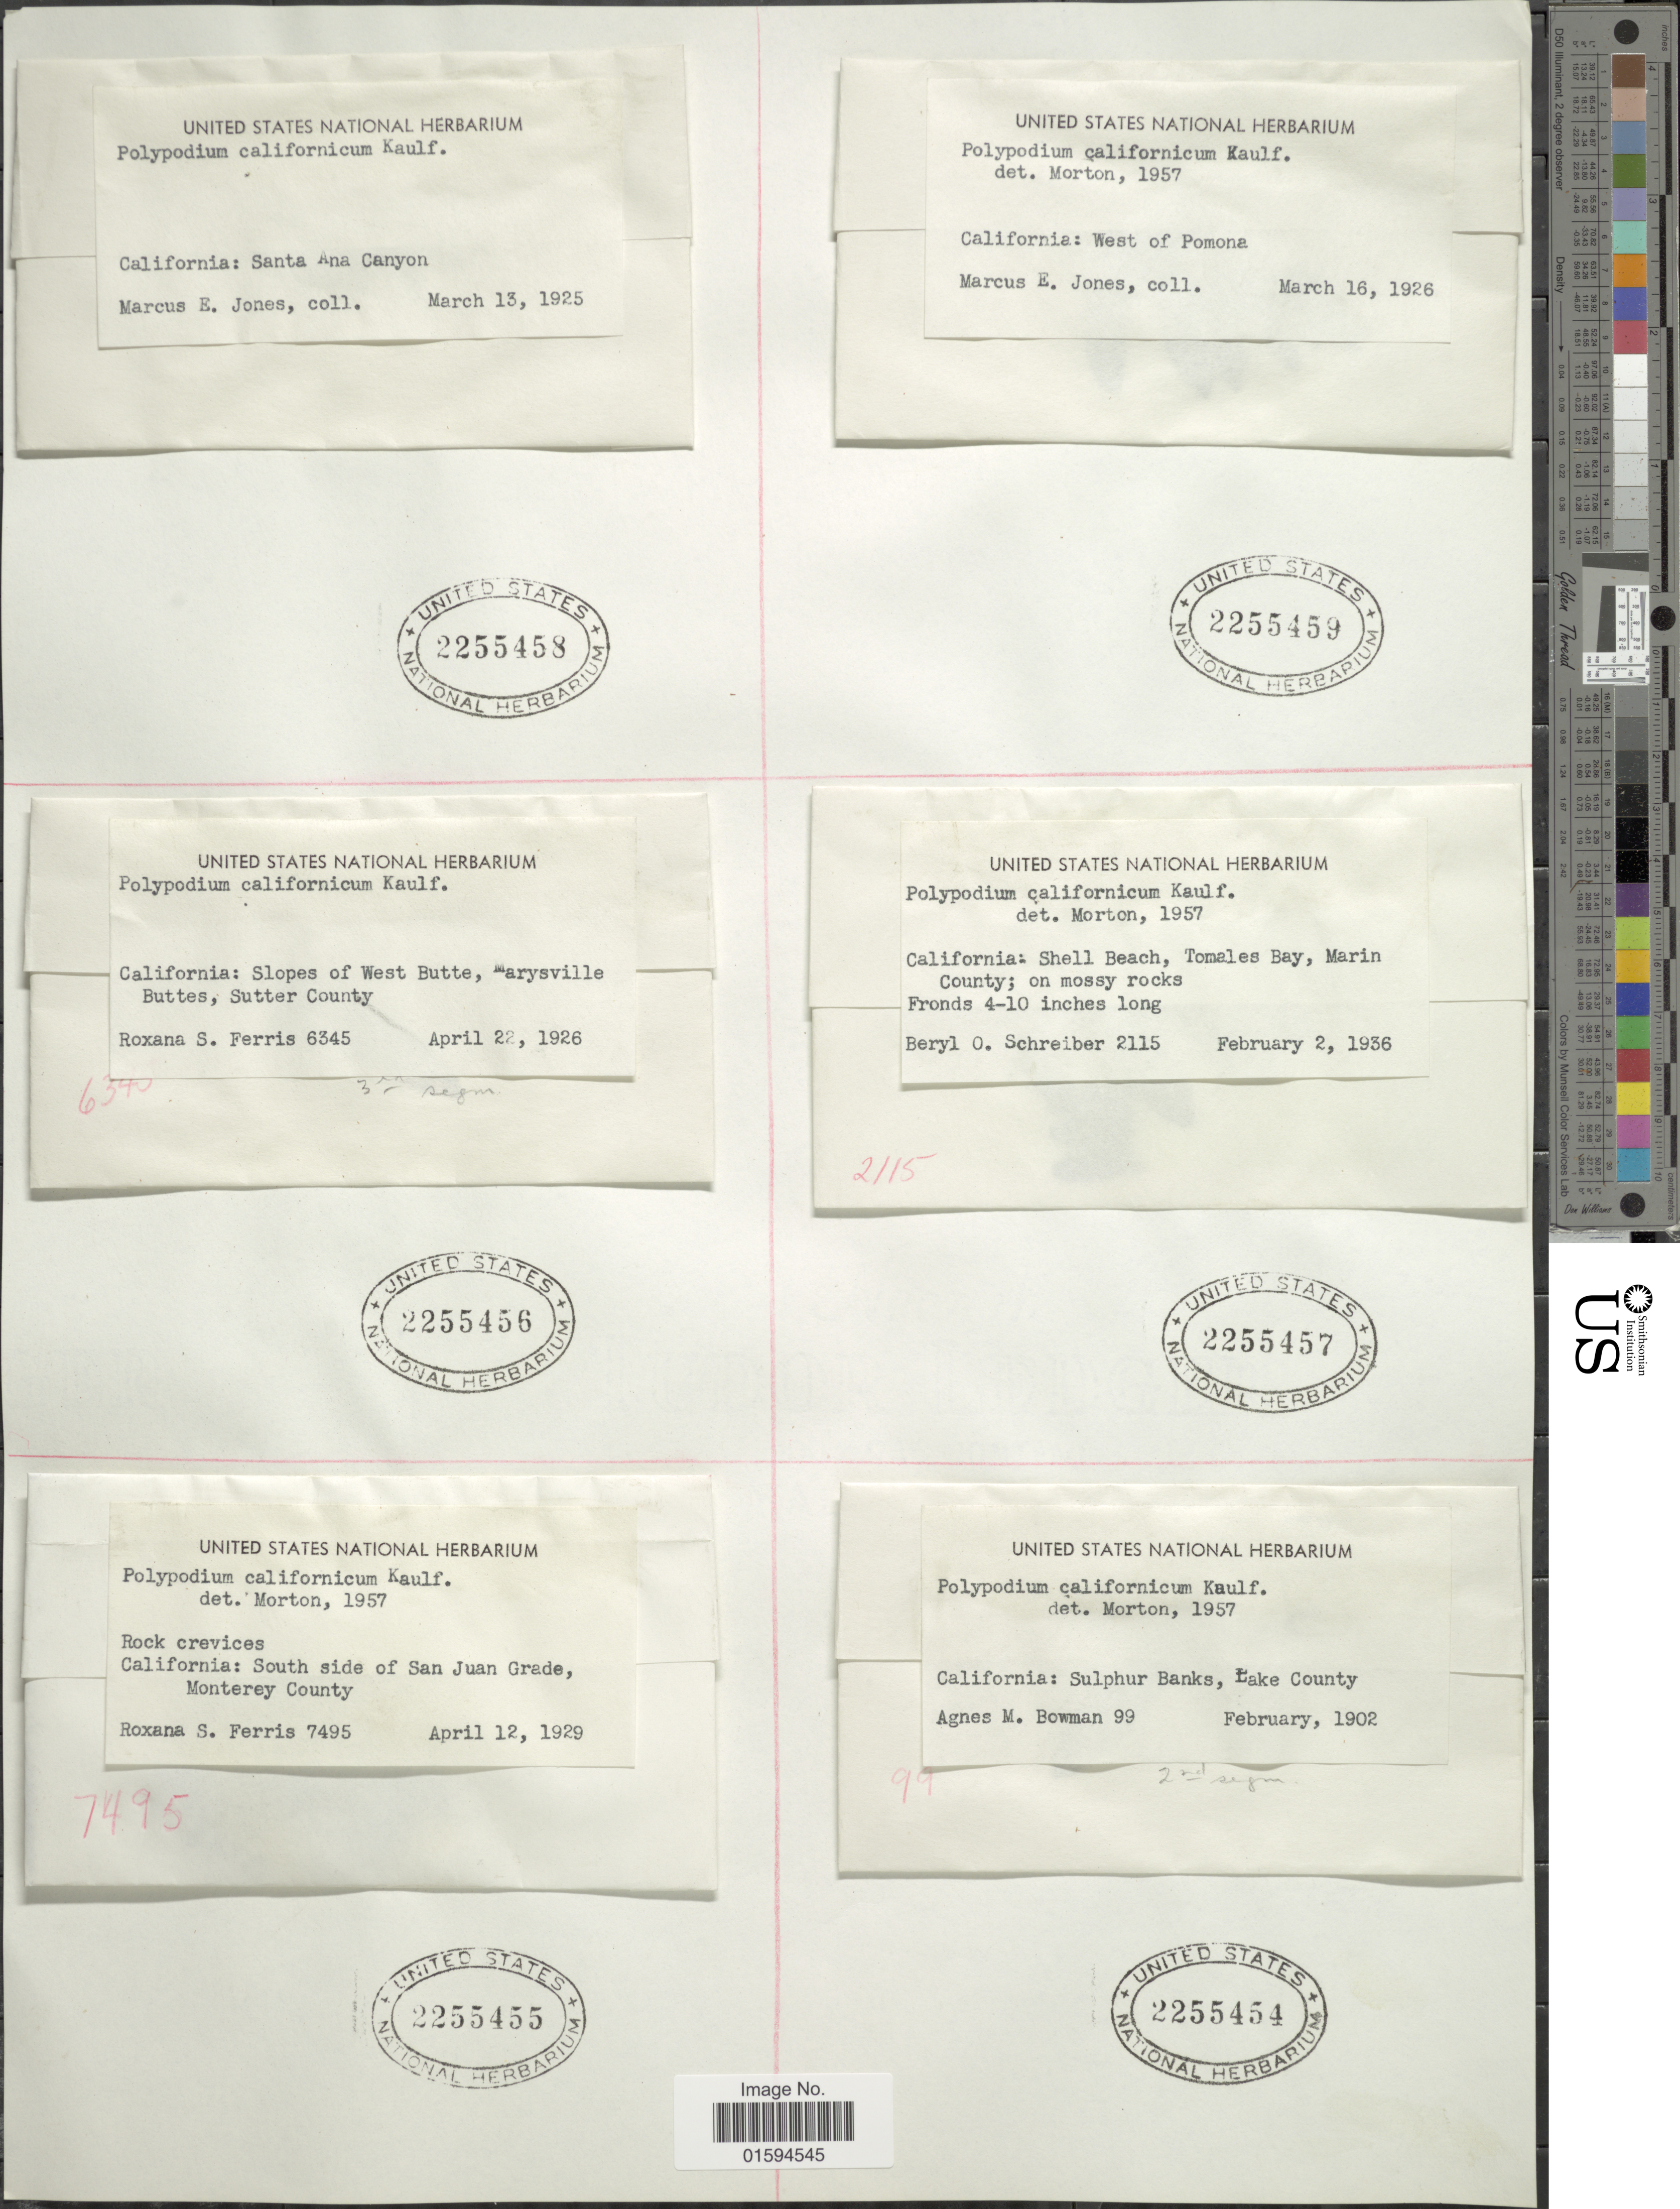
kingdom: Plantae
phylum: Tracheophyta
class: Polypodiopsida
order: Polypodiales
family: Polypodiaceae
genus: Polypodium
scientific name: Polypodium californicum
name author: Kaulf.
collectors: M. E. Jones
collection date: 1926-03-16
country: United States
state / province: California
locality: West of Pomona.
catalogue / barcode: US 2255459-5